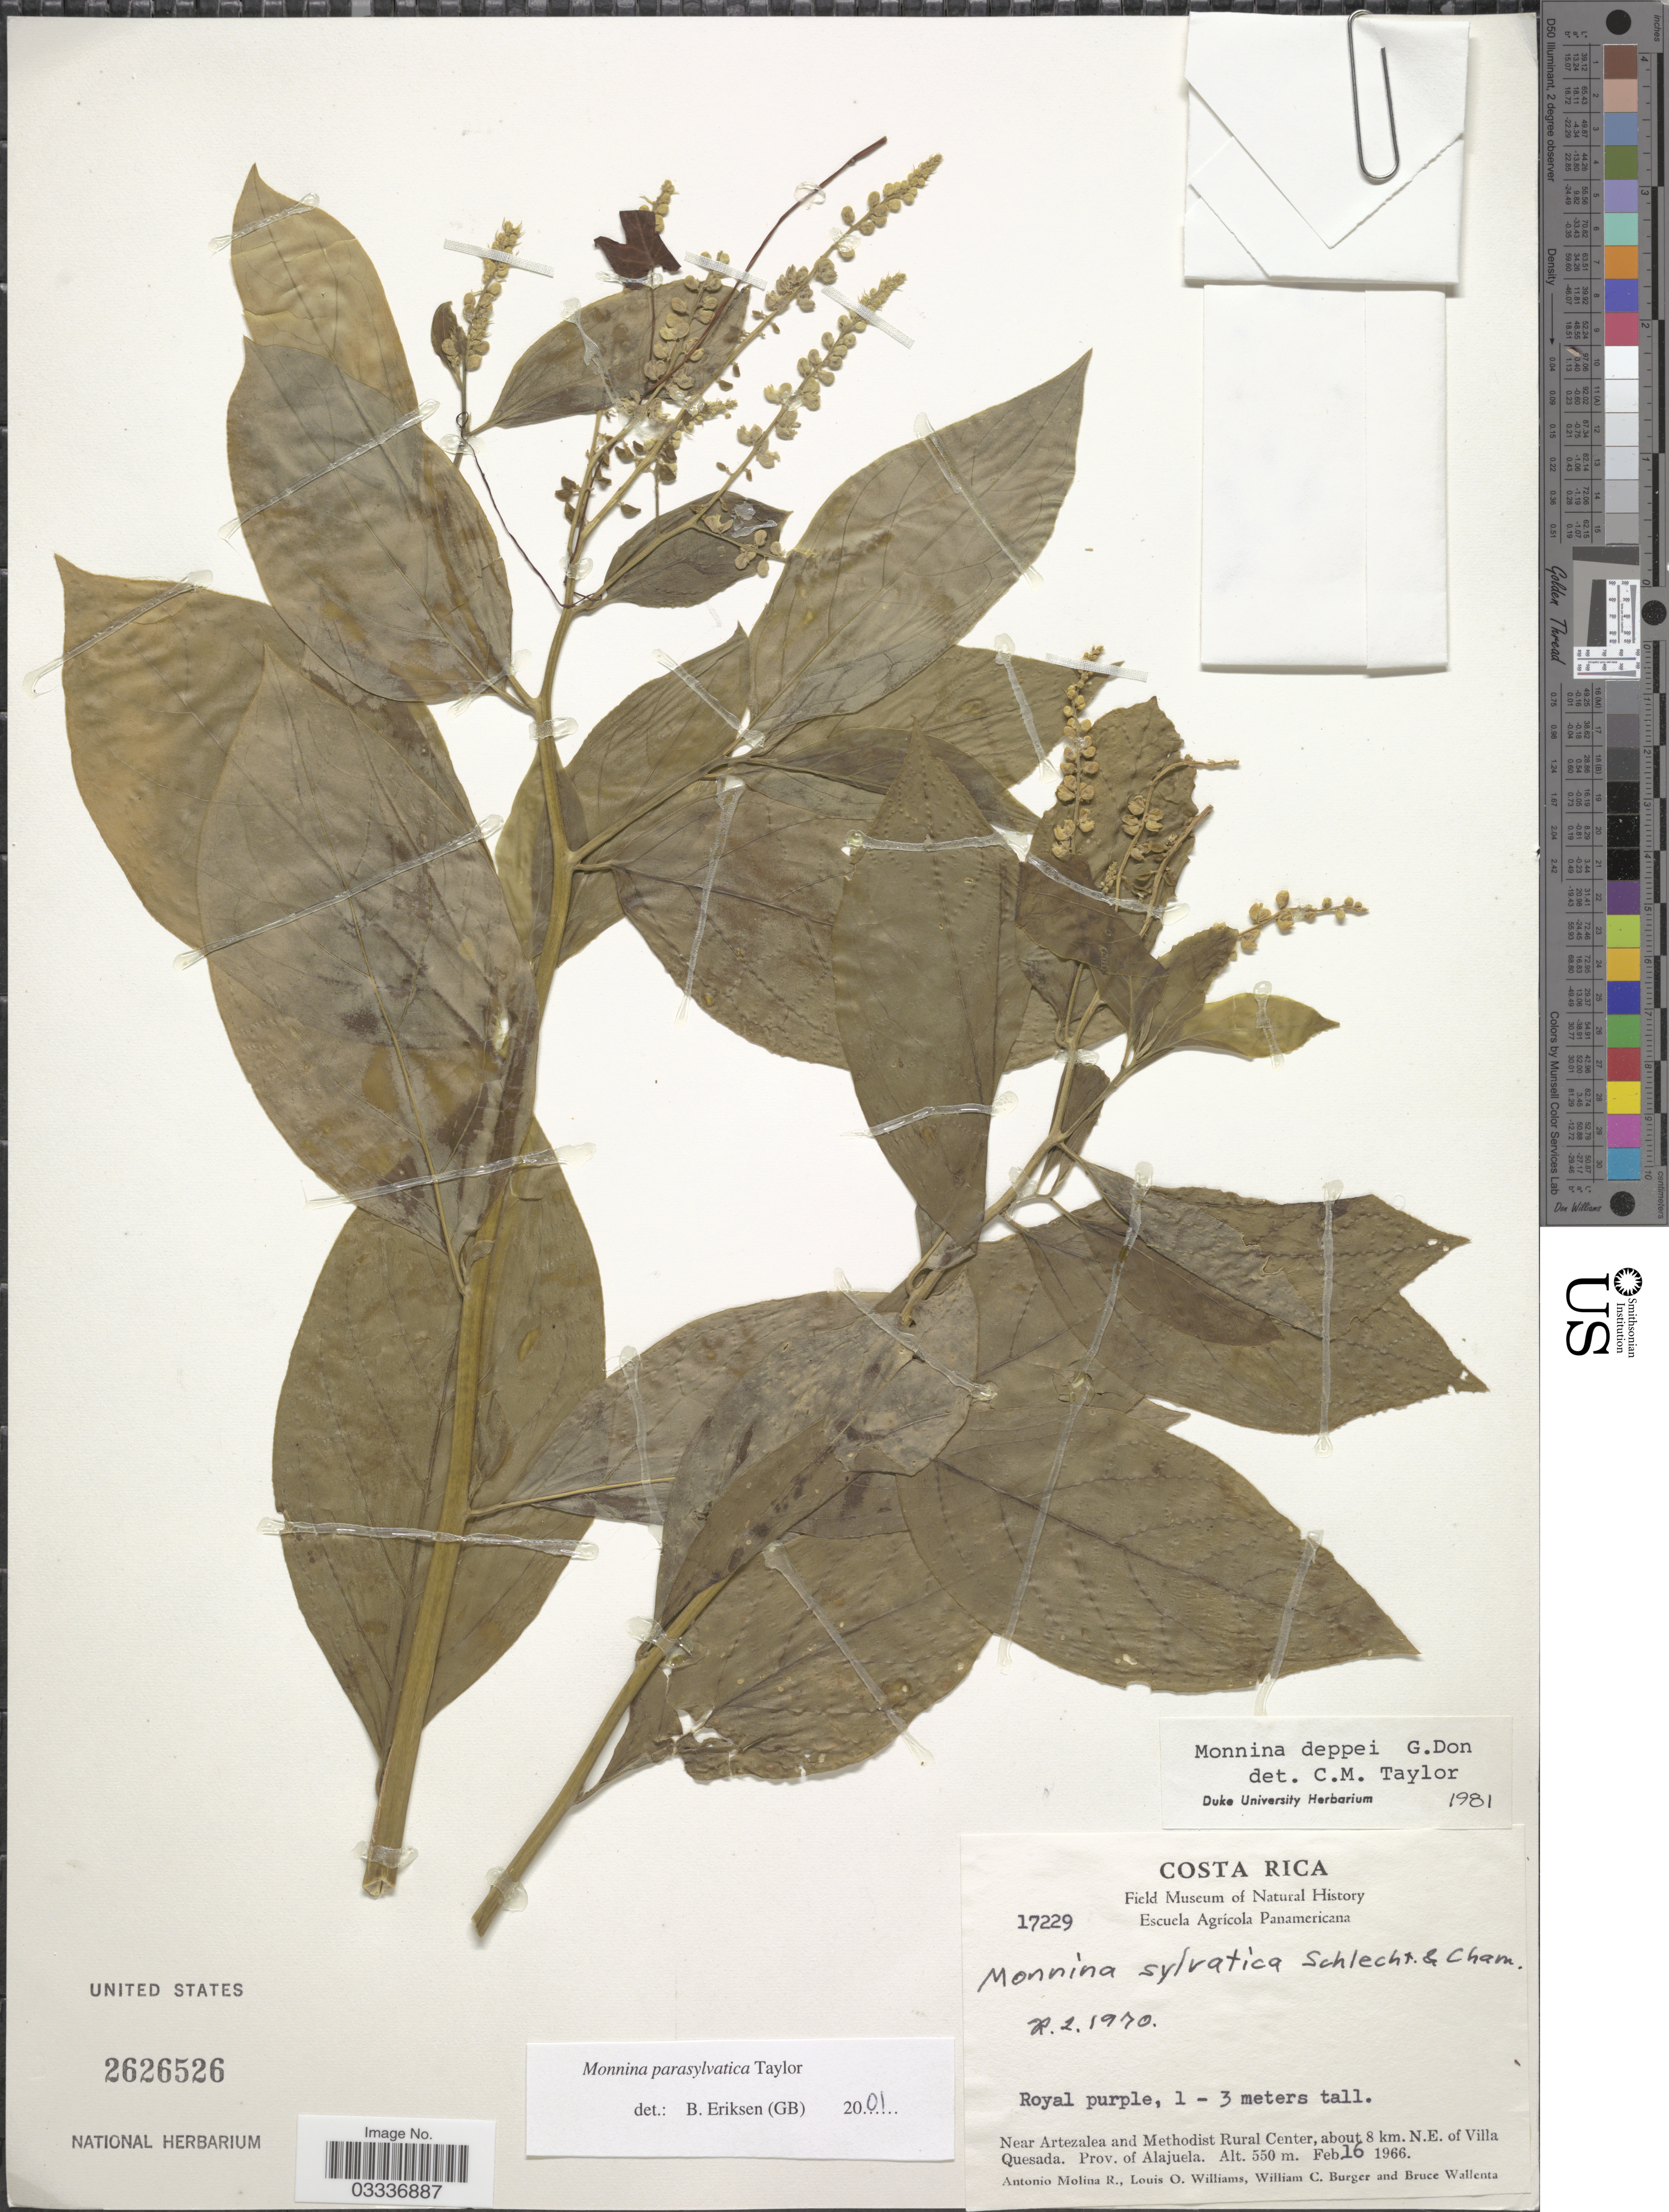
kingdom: Plantae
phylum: Tracheophyta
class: Magnoliopsida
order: Fabales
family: Polygalaceae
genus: Monnina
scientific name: Monnina parasylvatica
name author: C.M. Taylor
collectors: A. Molina R., L. O. Williams, W. Burger & B. Wallenta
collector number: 17229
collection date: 1966-02-16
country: Costa Rica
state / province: Alajuela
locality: Near Artezalea and Methodist Rural Center, about 8 km N.E. of Villa Quesada.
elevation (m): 550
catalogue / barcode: US 2626526